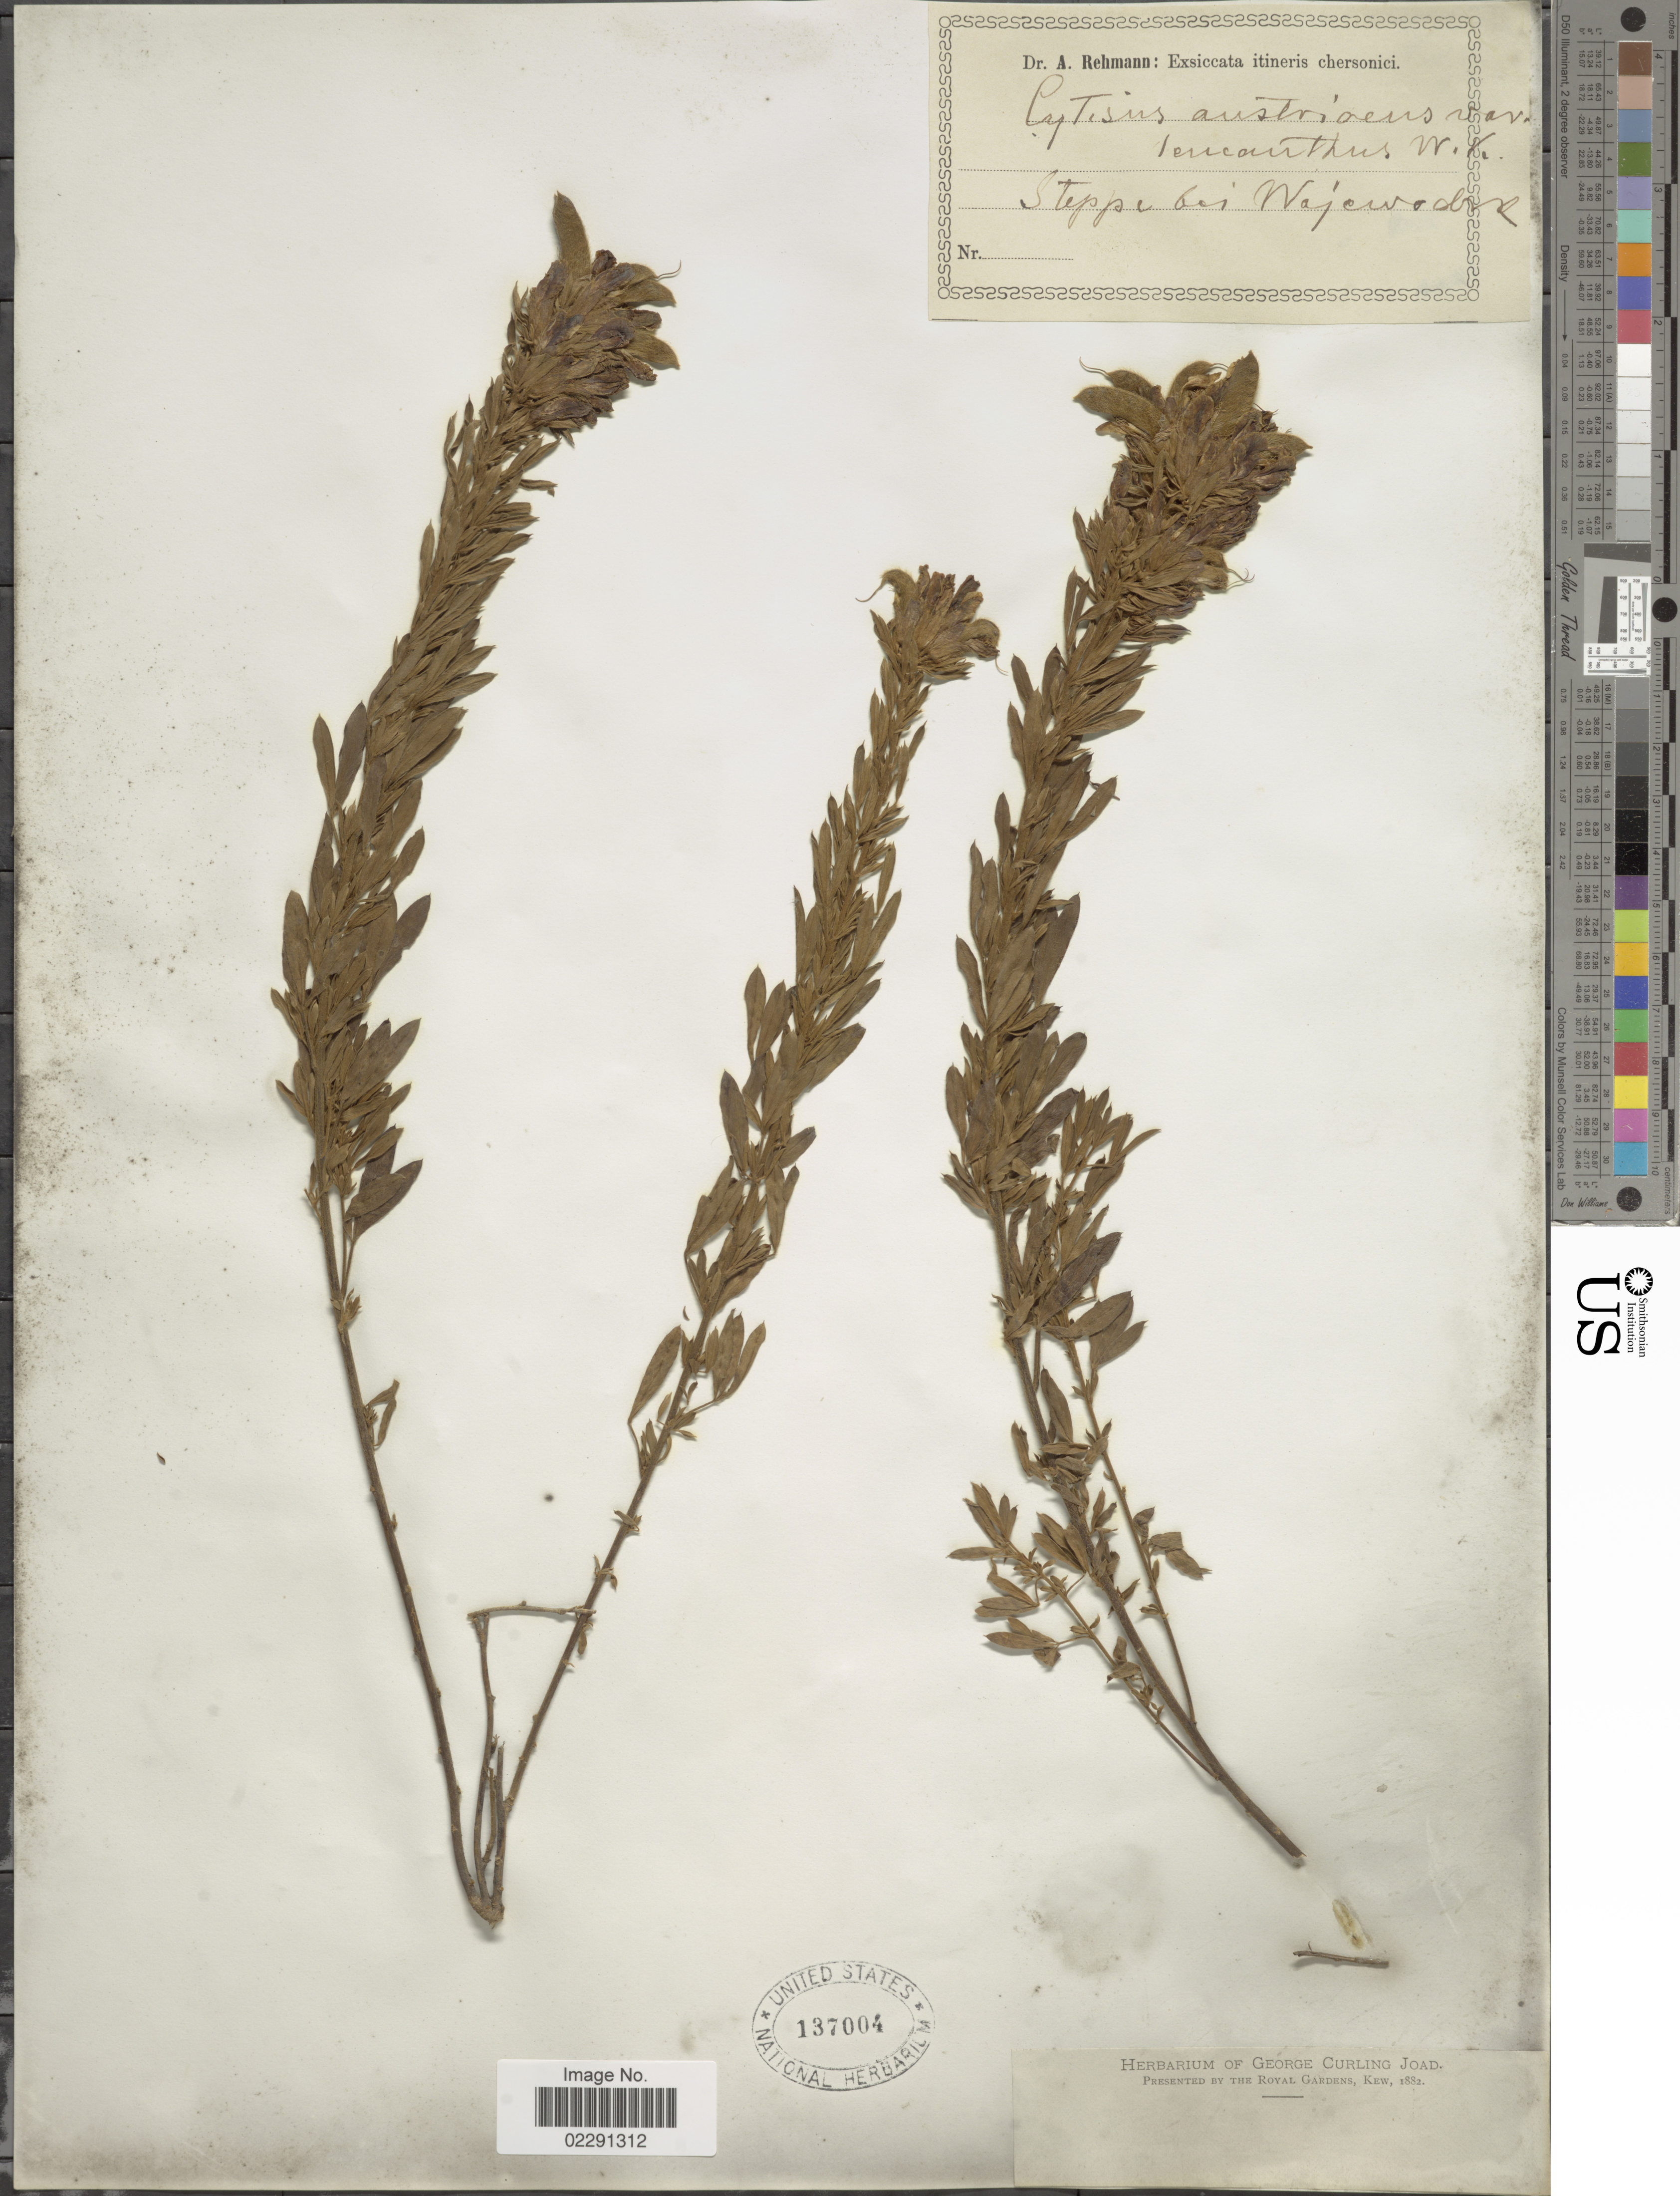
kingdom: Plantae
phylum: Tracheophyta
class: Magnoliopsida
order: Fabales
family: Fabaceae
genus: Cytisus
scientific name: Cytisus austriacus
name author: L.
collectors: A. Rehmann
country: Ukraine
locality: Chersonici, steppe boi Wajewosbora [interpreted]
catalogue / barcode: US 137004